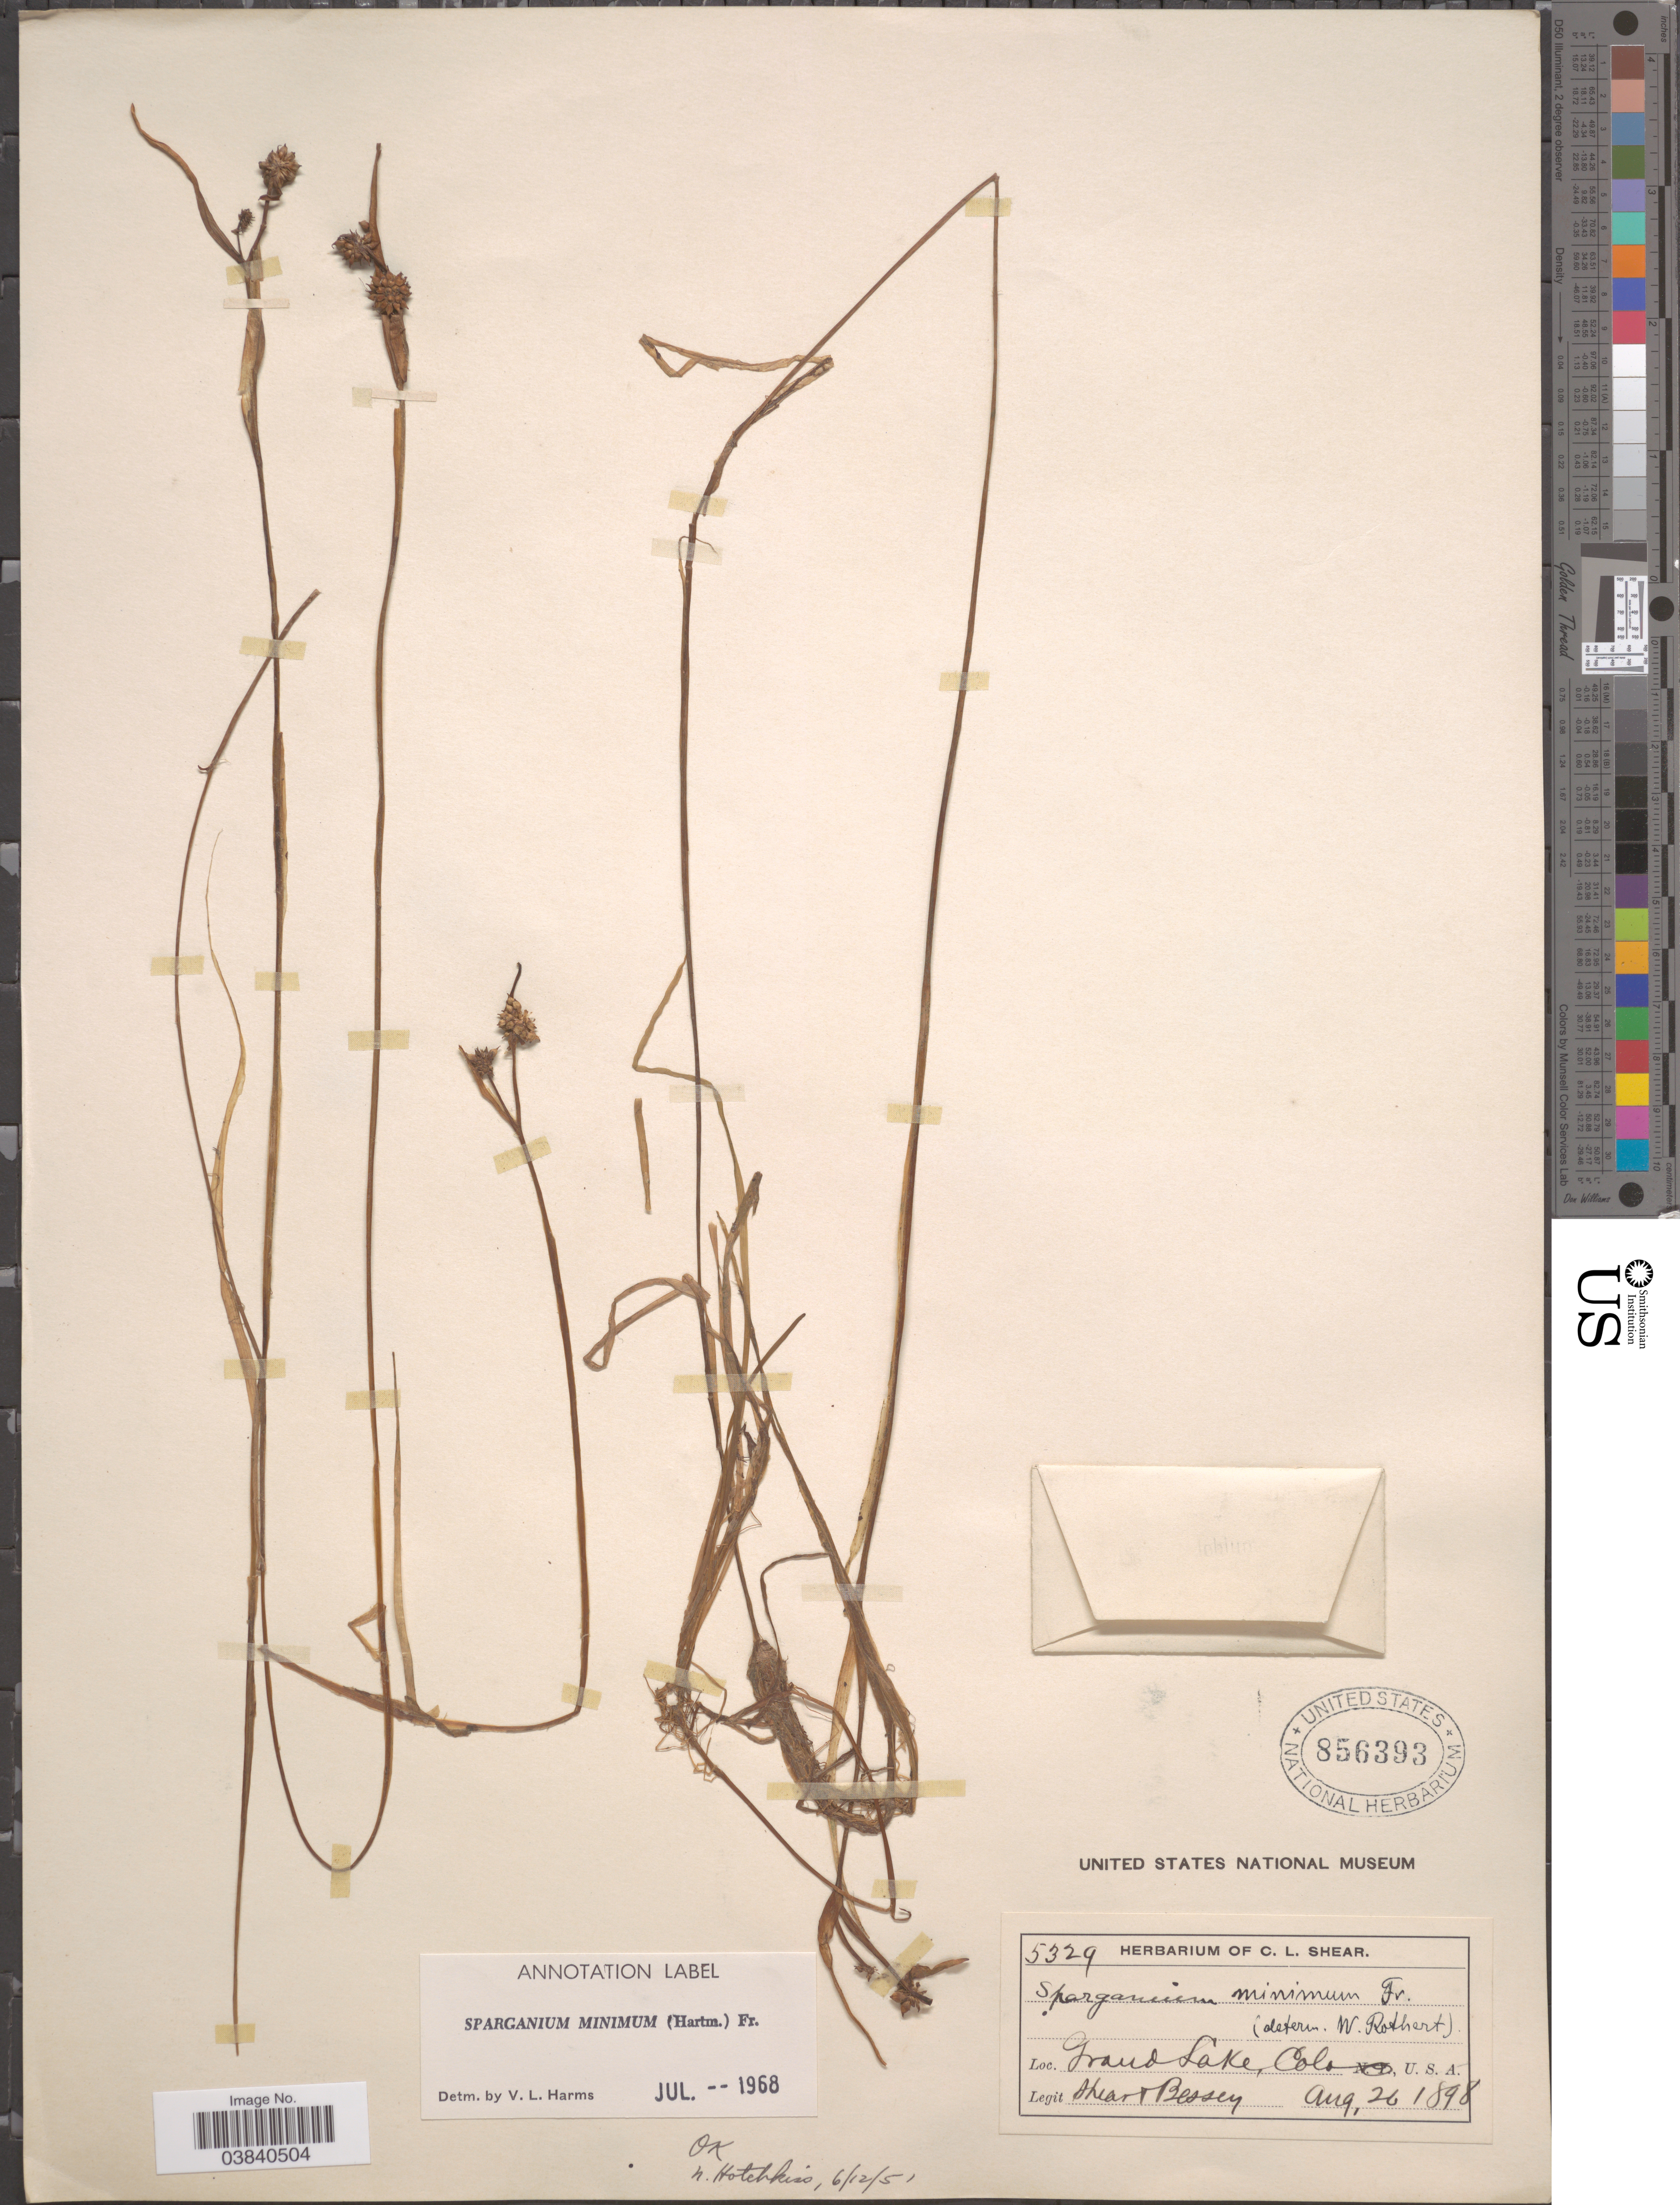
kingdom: Plantae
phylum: Tracheophyta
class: Liliopsida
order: Poales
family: Typhaceae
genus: Sparganium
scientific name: Sparganium minimum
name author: Wallr.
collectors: C. L. Shear & -. Bessey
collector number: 5329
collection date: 1898-08-26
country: United States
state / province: Colorado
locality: Grand Lake.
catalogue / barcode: US 856393